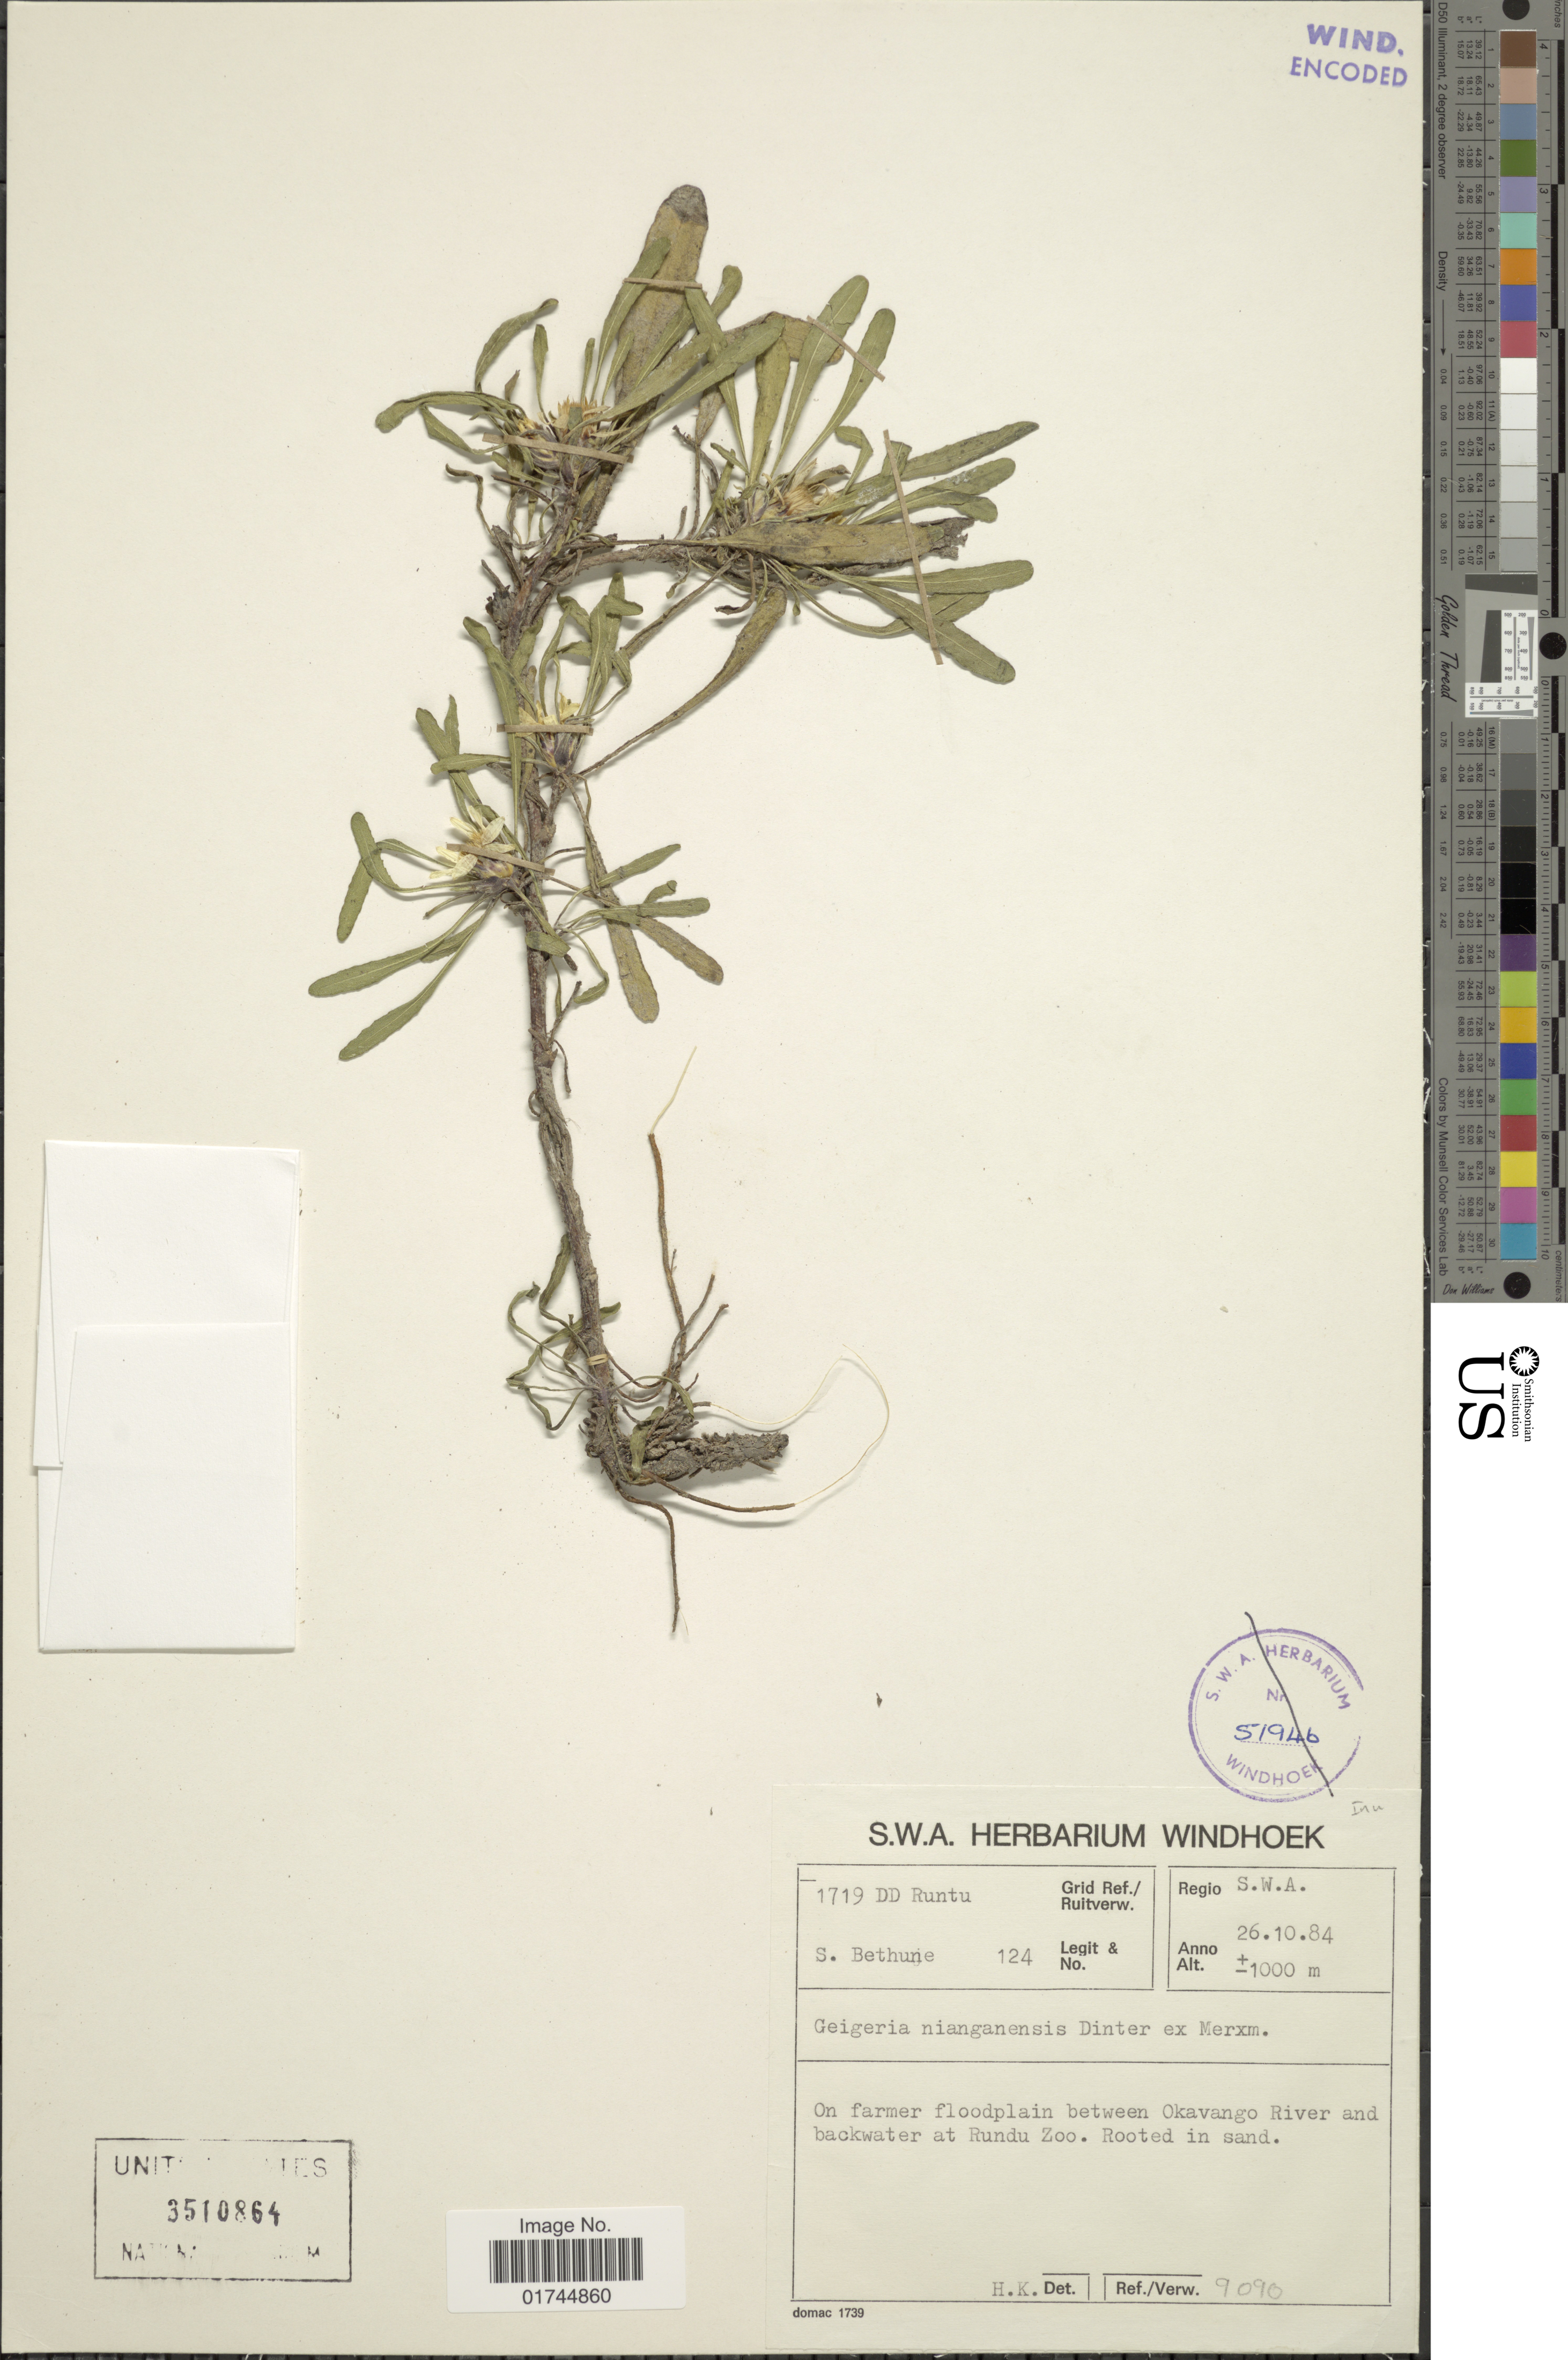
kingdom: Plantae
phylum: Tracheophyta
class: Magnoliopsida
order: Asterales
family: Asteraceae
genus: Geigeria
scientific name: Geigeria nianganensis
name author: Dinter ex Merxm.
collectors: D. Runtu & S. Bethune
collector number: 124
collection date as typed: Transcribed d/m/y: 26/10/84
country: Namibia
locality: On farmer floodplain between Okanavango River, backwater at Rundu Zoo.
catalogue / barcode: US 3510864